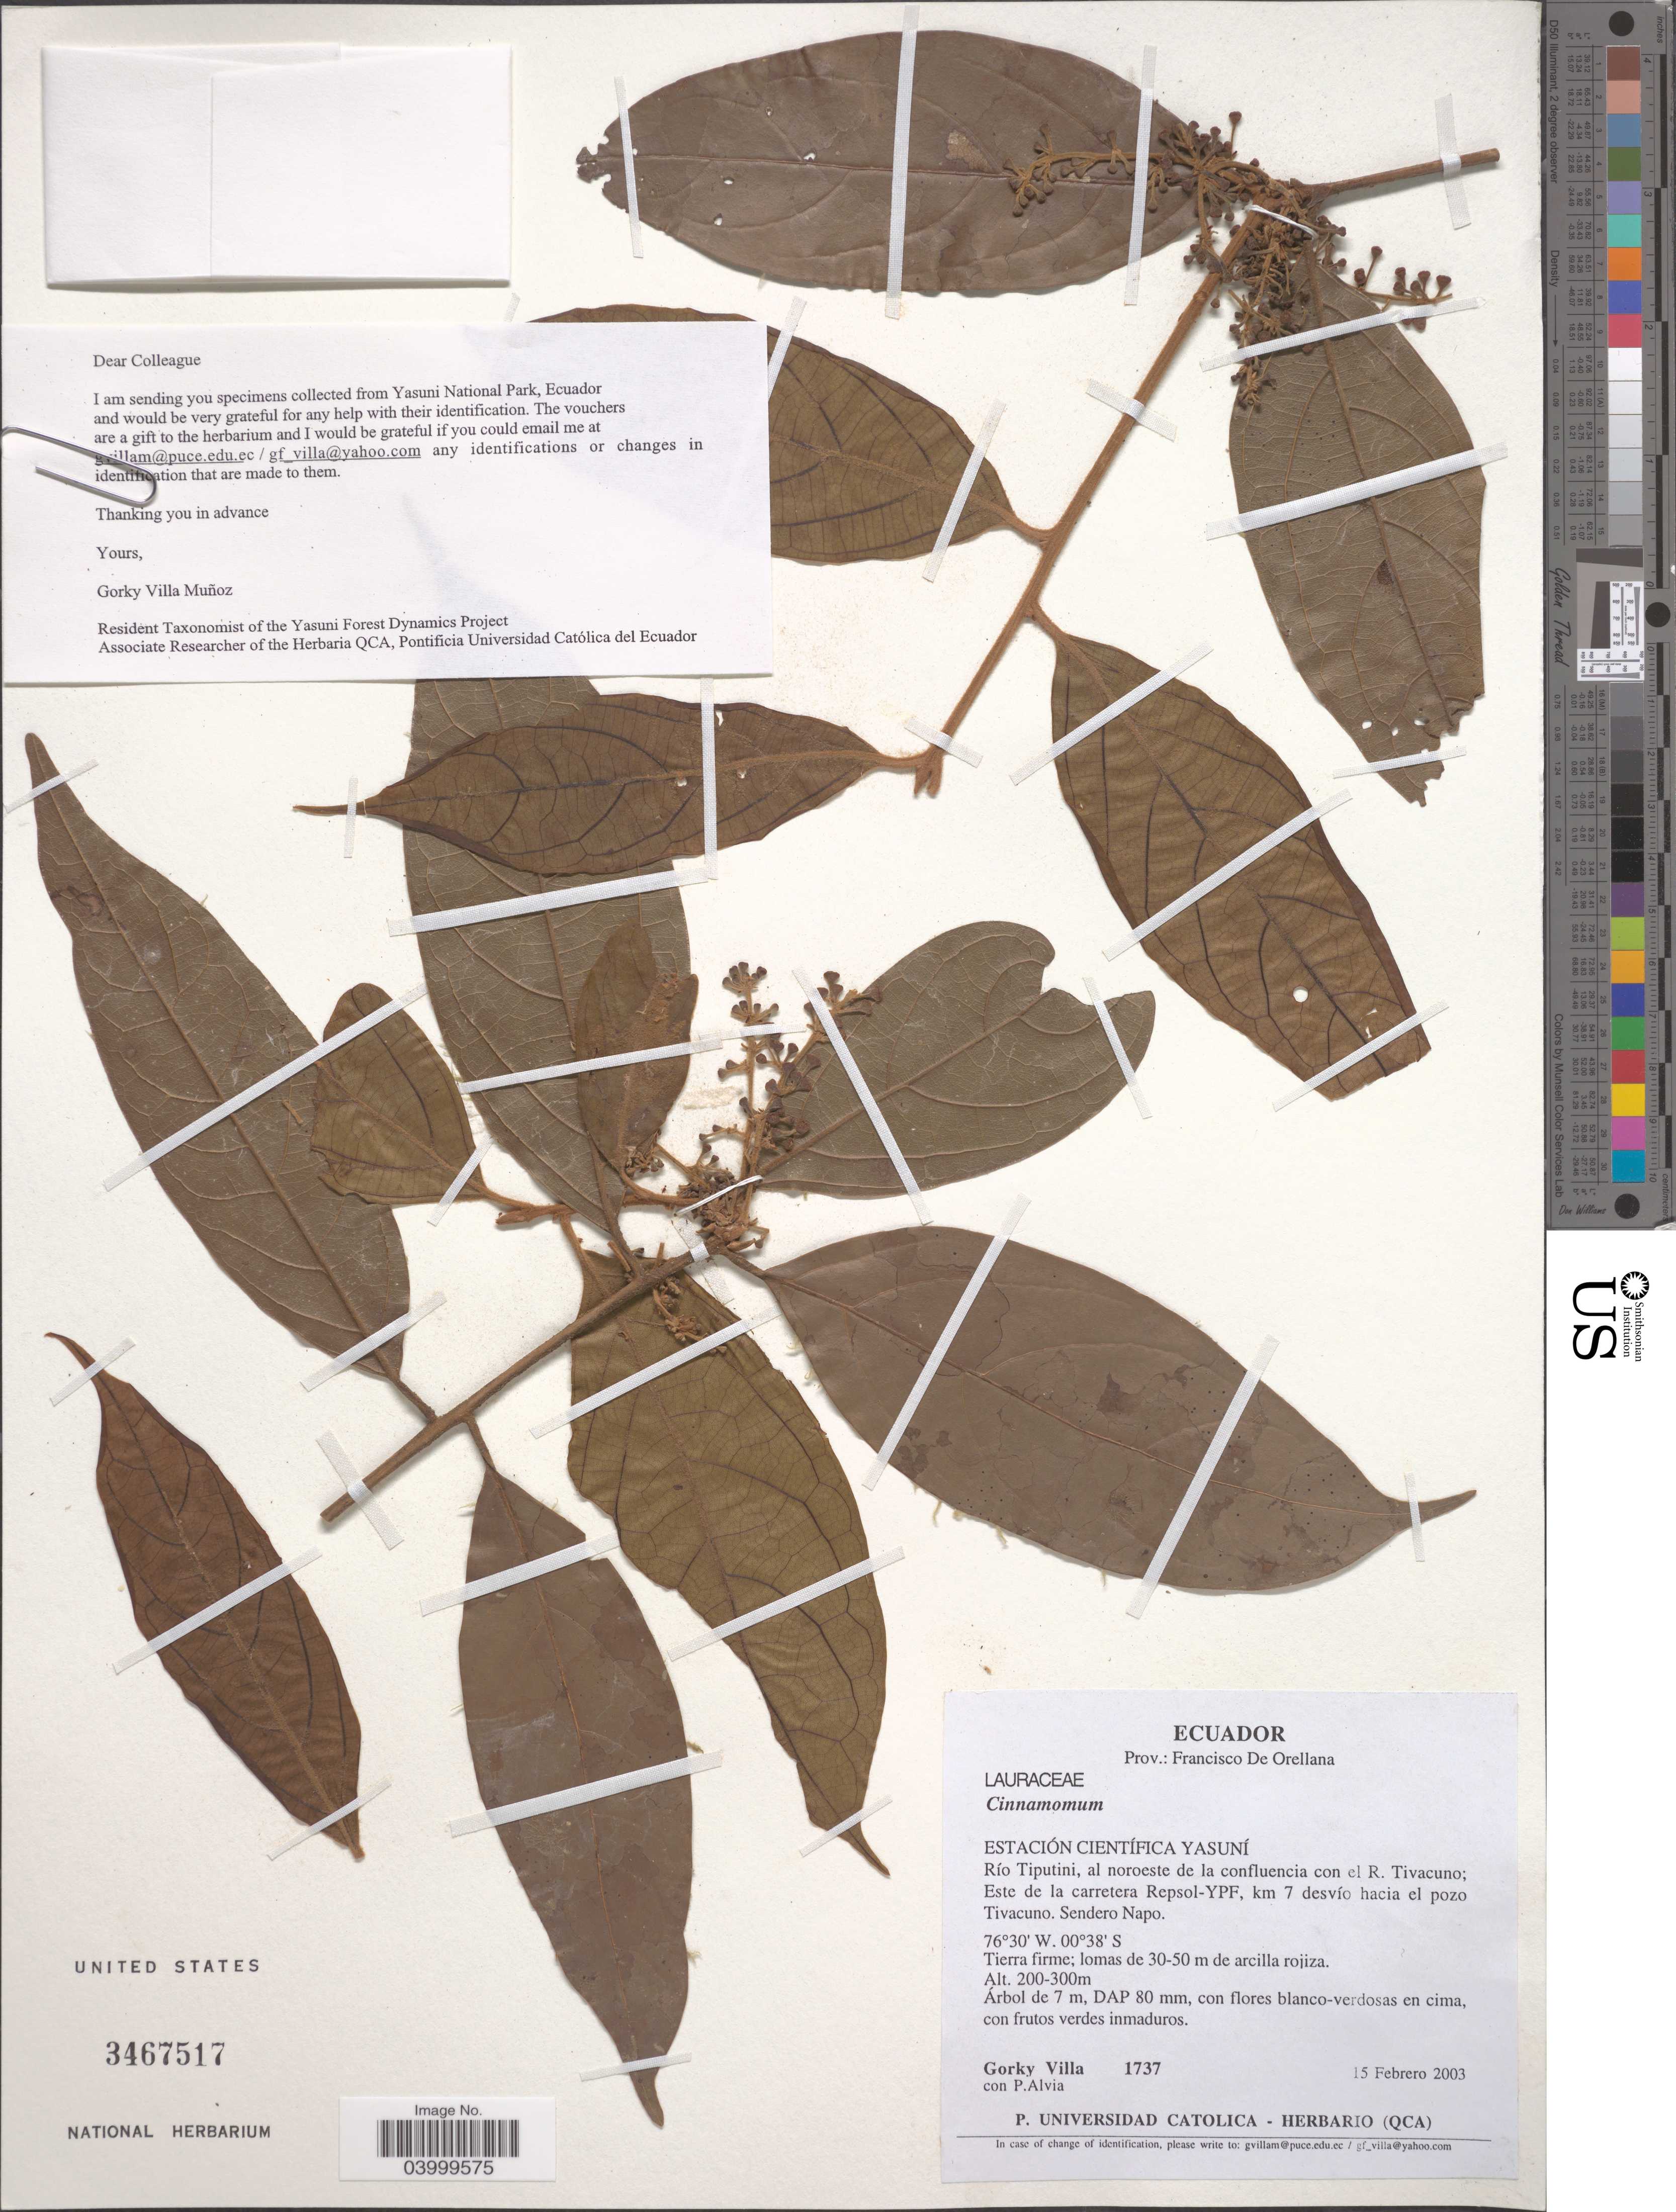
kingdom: Plantae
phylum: Tracheophyta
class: Magnoliopsida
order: Laurales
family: Lauraceae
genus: Cinnamomum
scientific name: Cinnamomum sp.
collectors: G. Villa & P. Alvia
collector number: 1737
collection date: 2003-02-15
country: Ecuador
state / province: Orellana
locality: Prov.: Francisco De Orellana. Estación Científica Yasuní. Río Tiputini, al noroeste de la confluencie con el R. Tivacuno; Este de la carretera Repsol-YPF, km 7 desvío hacia el pozo Tivacuno. Sendero Napo.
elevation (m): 200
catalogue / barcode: US 3467517